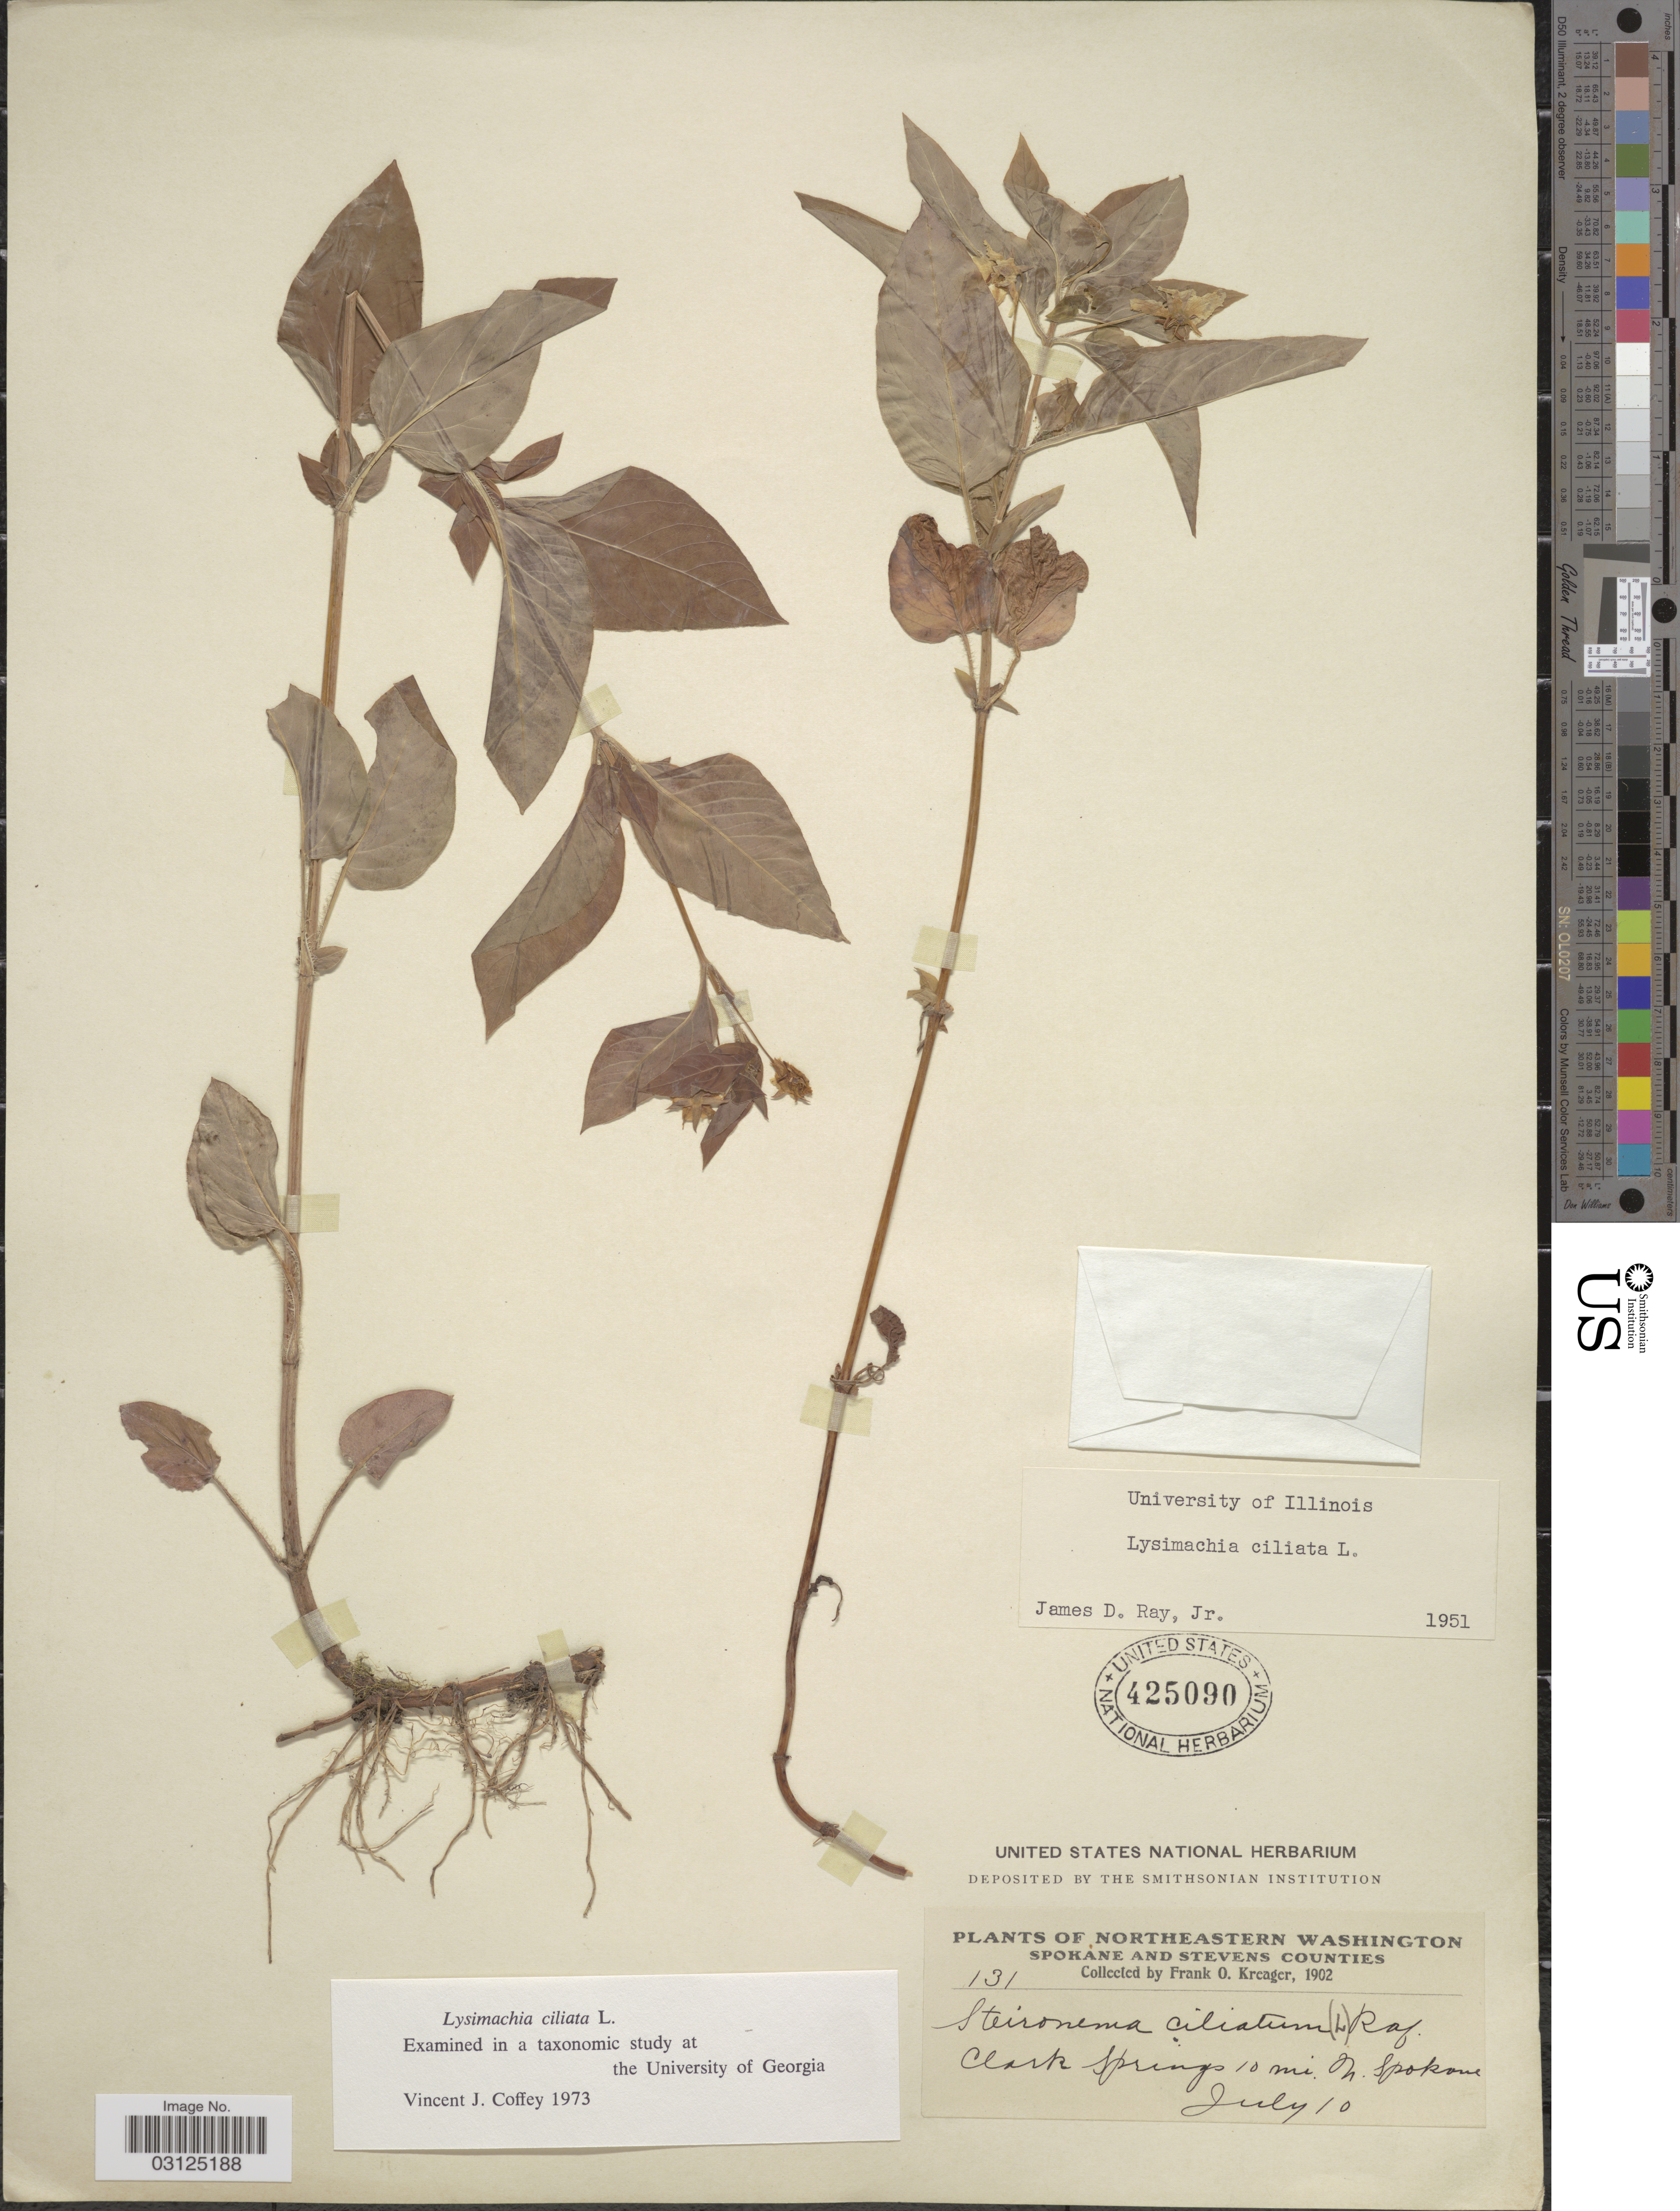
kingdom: Plantae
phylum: Tracheophyta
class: Magnoliopsida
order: Ericales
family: Primulaceae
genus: Lysimachia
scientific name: Lysimachia ciliata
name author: L.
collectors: F. Kreager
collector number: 131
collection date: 1902-07-10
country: United States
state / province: Washington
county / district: Spokane / Stevens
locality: Northeastern Washington. Spokane and Stevens Counties. Clark Springs 10 mi. N Spokane.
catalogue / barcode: US 425090